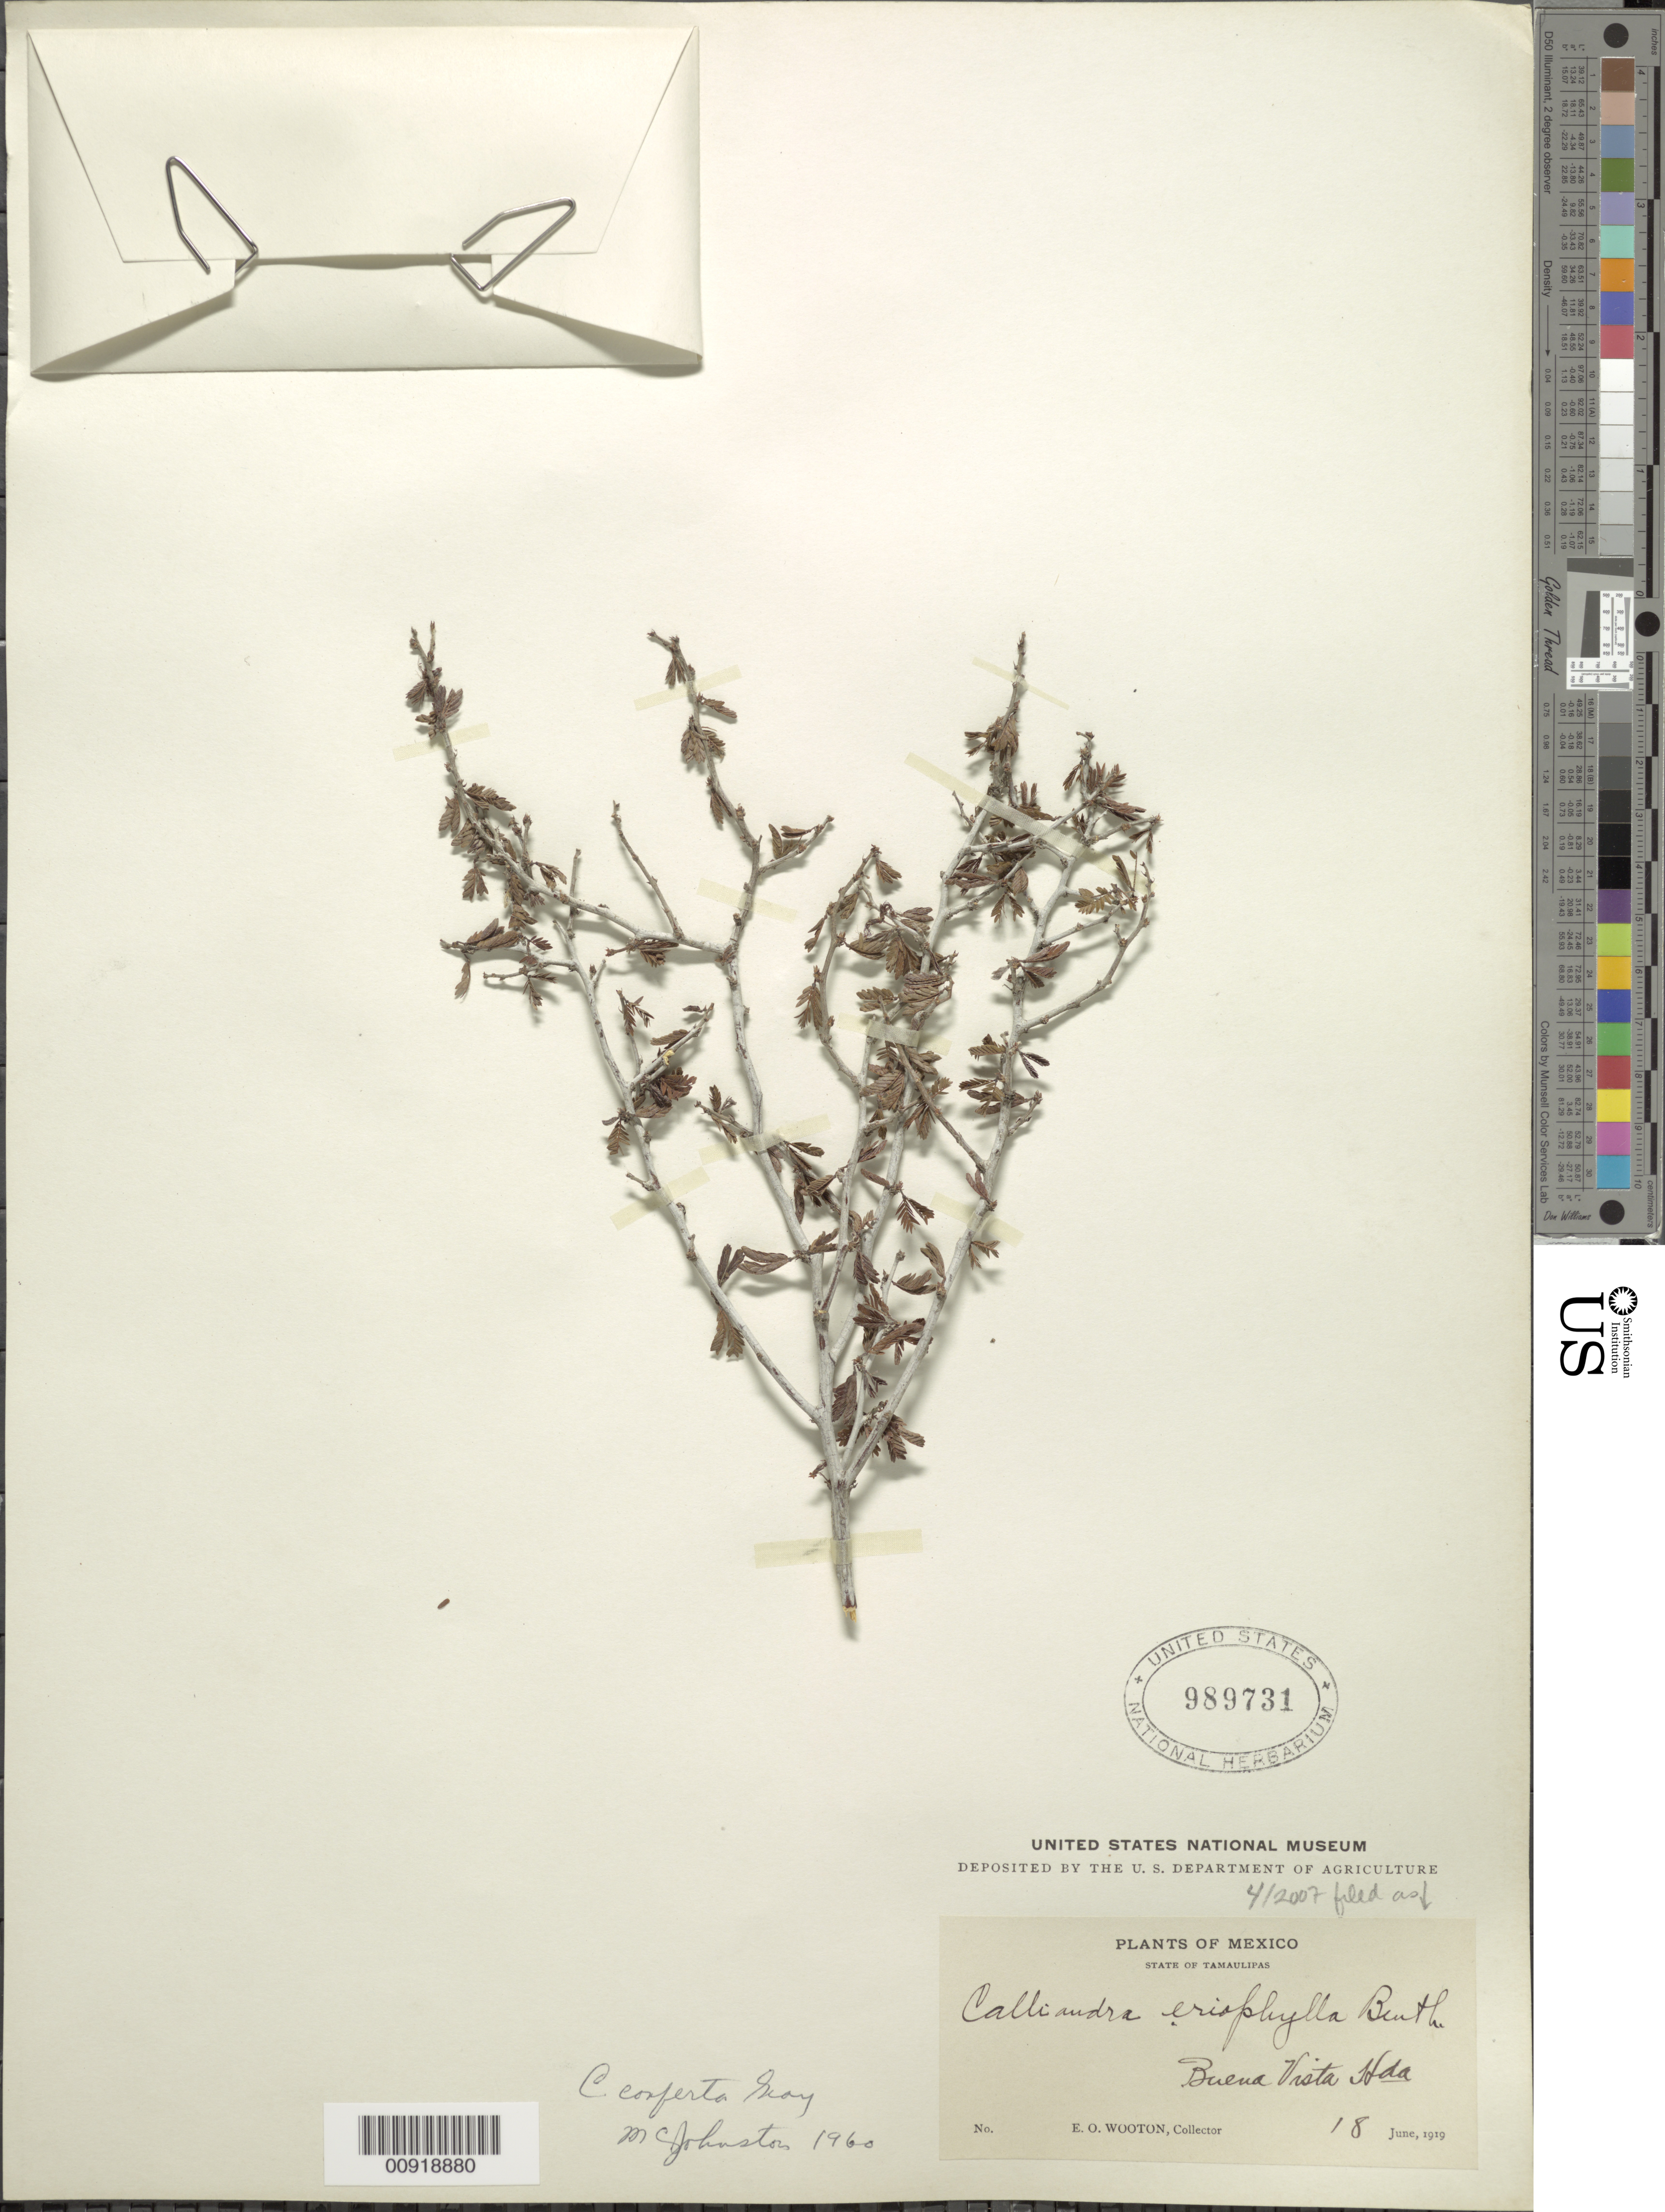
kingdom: Plantae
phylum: Tracheophyta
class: Magnoliopsida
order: Fabales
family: Fabaceae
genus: Calliandra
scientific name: Calliandra eriophylla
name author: Benth.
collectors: E. O. Wooton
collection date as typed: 18 Jun 1919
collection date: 1919-06-18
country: Mexico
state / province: Tamaulipas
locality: Buena Vista Hacienda, State of Tamaulipas.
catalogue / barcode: US 989731